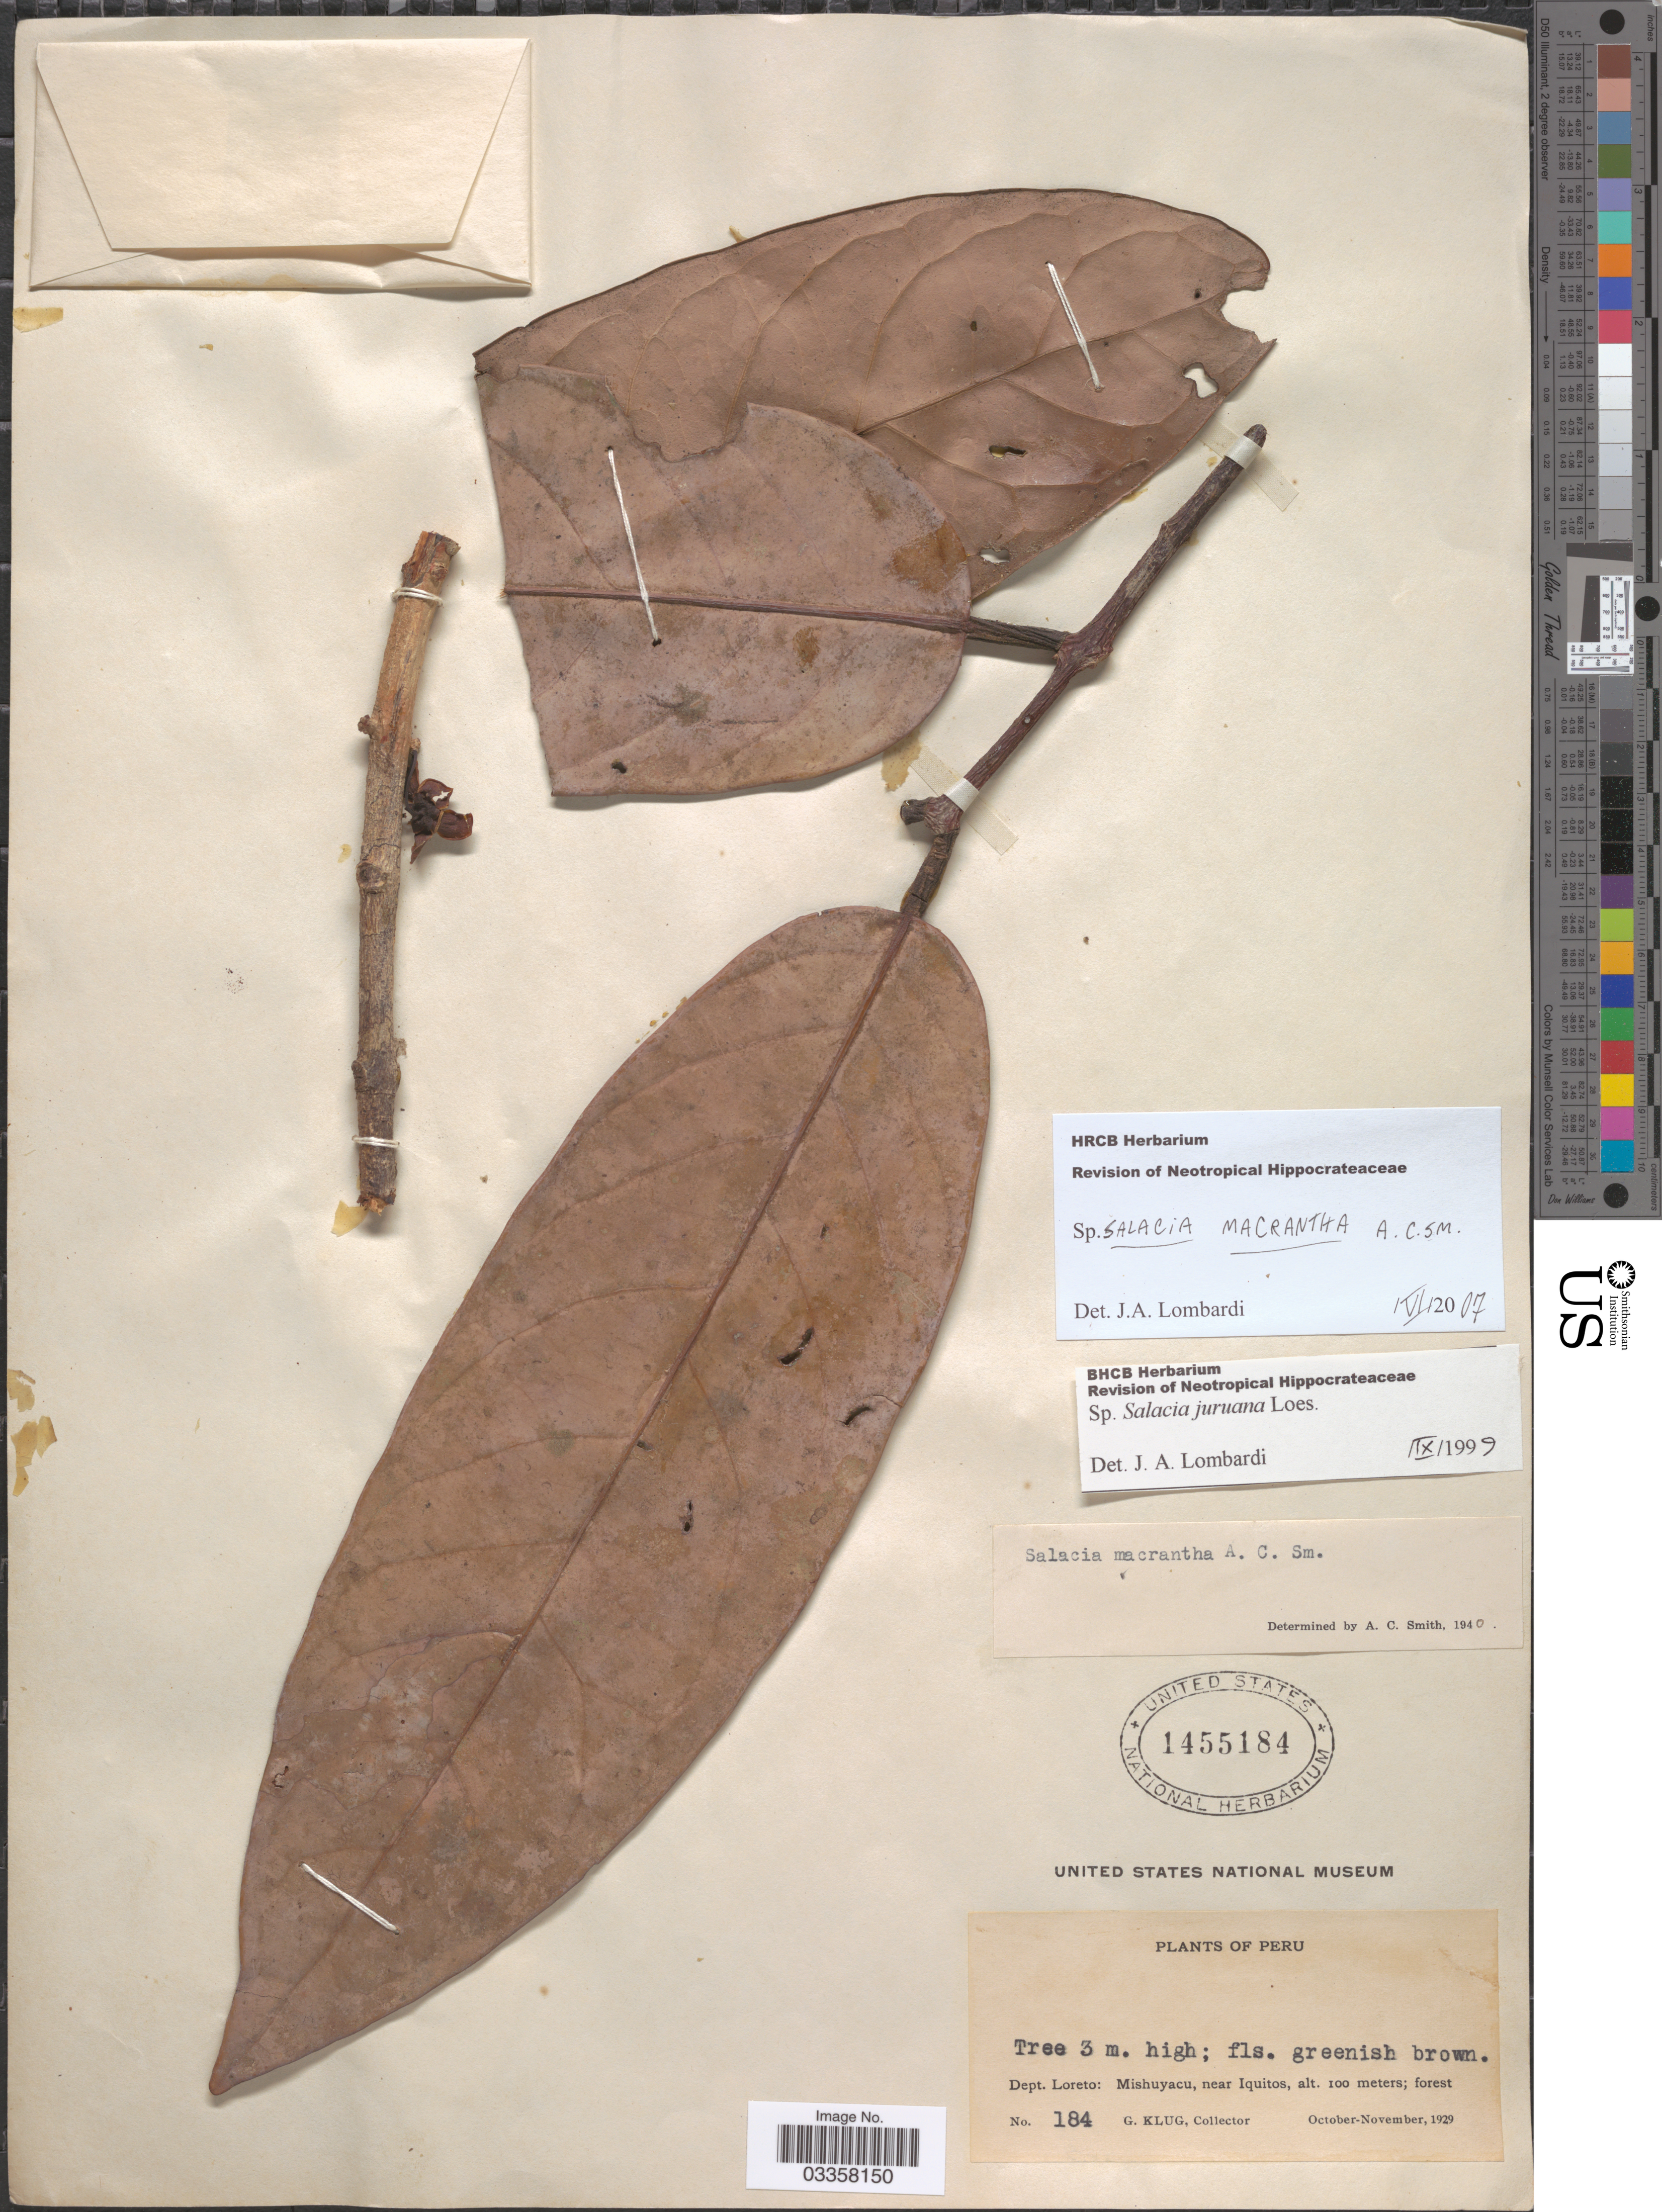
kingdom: Plantae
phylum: Tracheophyta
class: Magnoliopsida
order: Celastrales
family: Celastraceae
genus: Salacia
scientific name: Salacia macrantha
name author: A.C. Sm.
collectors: G. Klug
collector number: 184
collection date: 1929-10/1929-11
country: Peru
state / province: Loreto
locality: Dept. Loreto: Mishuyacu, near Iquitos.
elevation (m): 100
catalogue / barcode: US 1455184